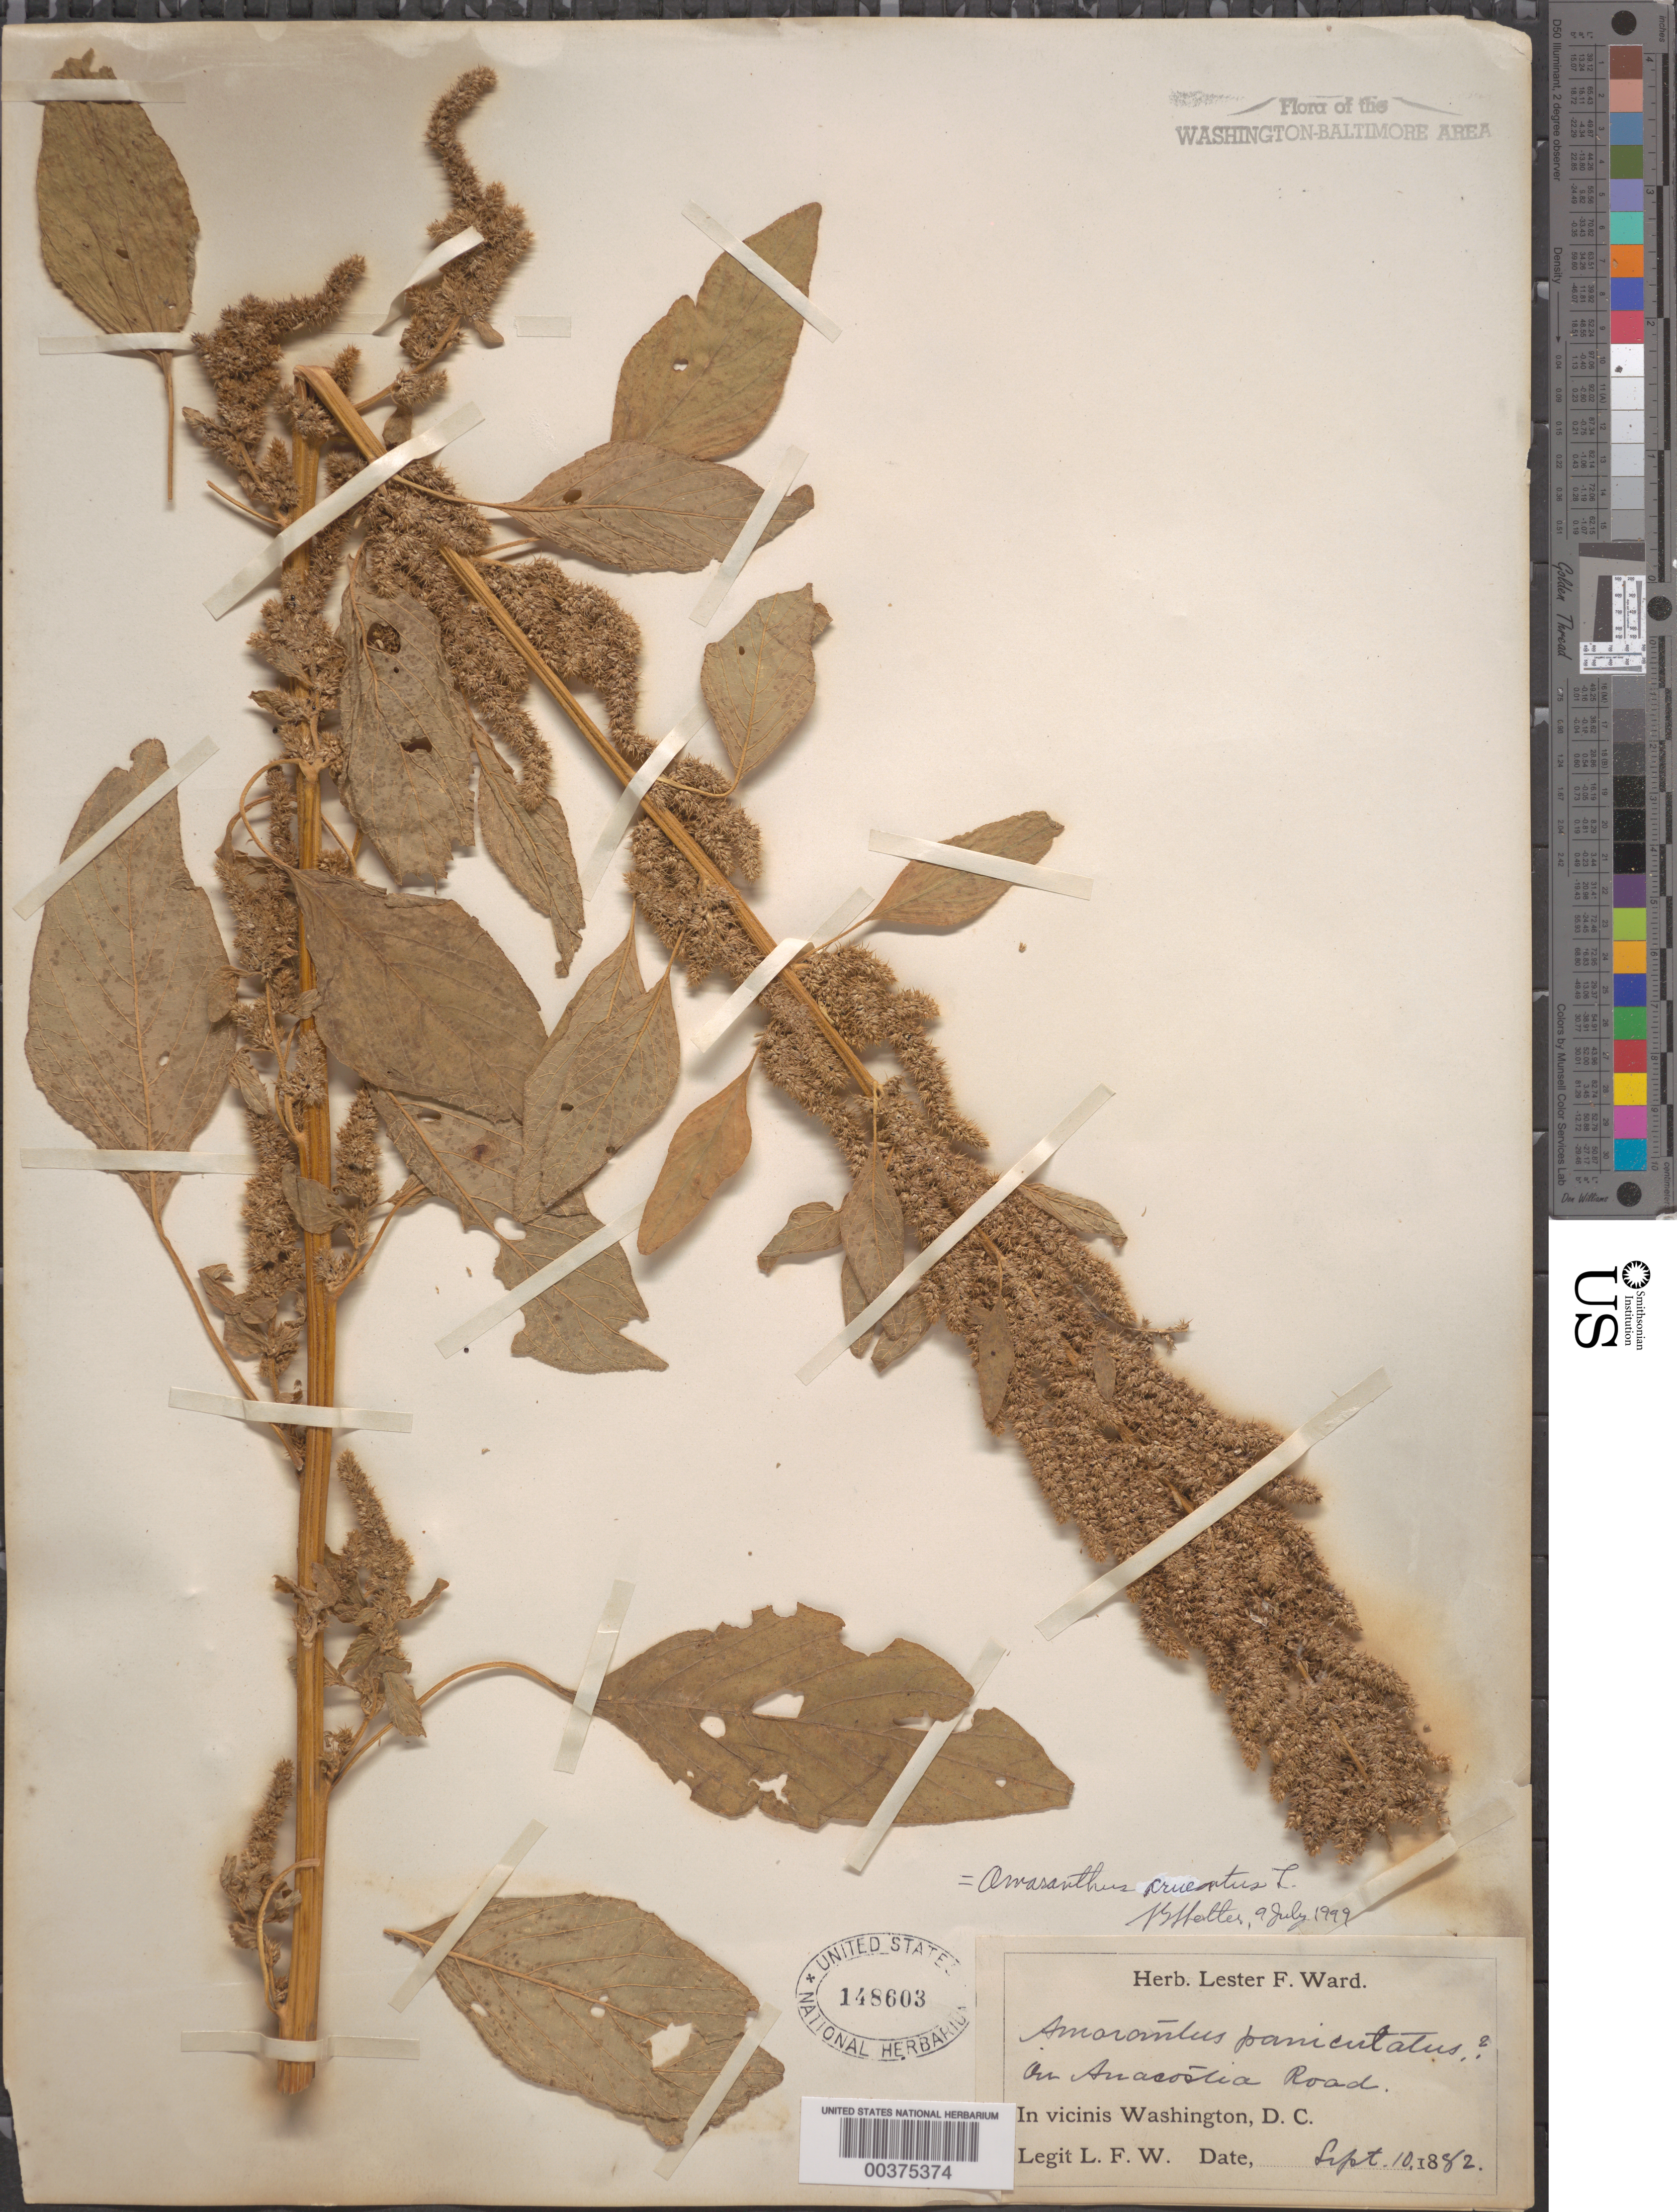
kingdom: Plantae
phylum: Tracheophyta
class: Magnoliopsida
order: Caryophyllales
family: Amaranthaceae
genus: Amaranthus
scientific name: Amaranthus cruentus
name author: L.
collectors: L. F. Ward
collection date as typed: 10 Sep 1882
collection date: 1882-09-10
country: United States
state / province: District of Columbia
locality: Washington, D.C., Anacostia Road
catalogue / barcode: US 148603